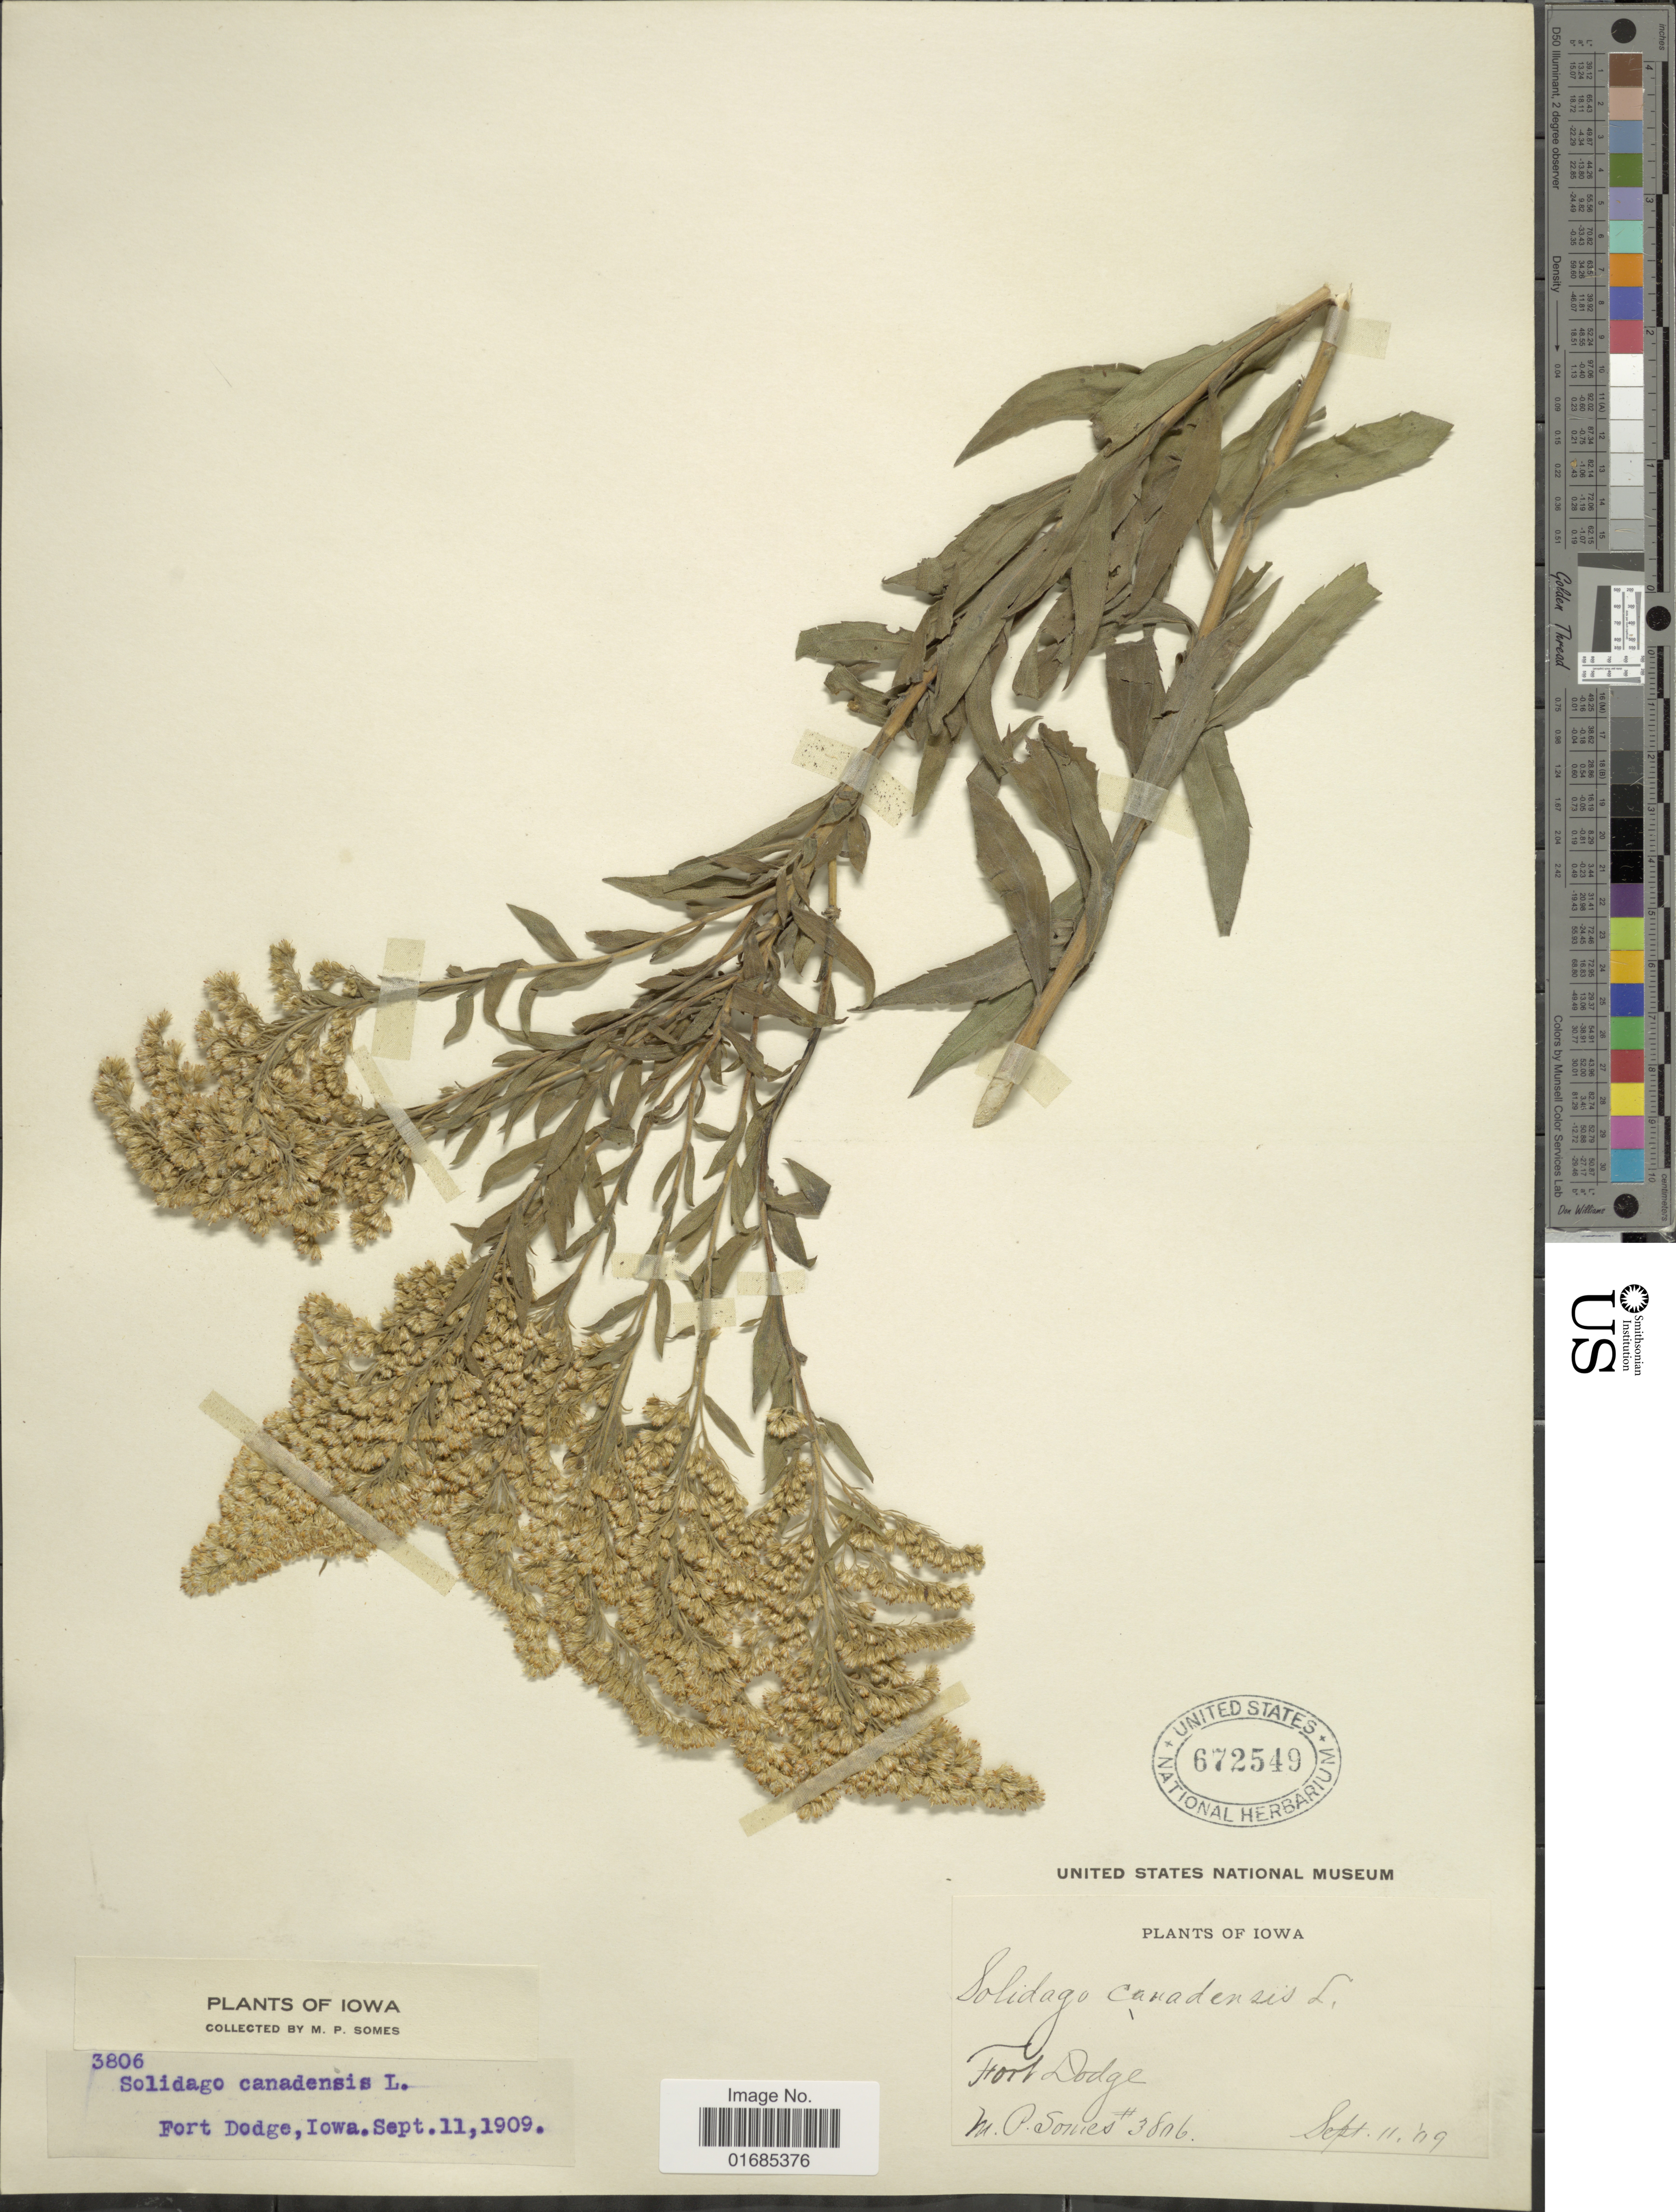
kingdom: Plantae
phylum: Tracheophyta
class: Magnoliopsida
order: Asterales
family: Asteraceae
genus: Solidago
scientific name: Solidago canadensis var. gilvocanescens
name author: Rydb.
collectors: M. Somes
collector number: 3806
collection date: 1909-09-11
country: United States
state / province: Iowa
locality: Fort Dodge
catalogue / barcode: US 672549